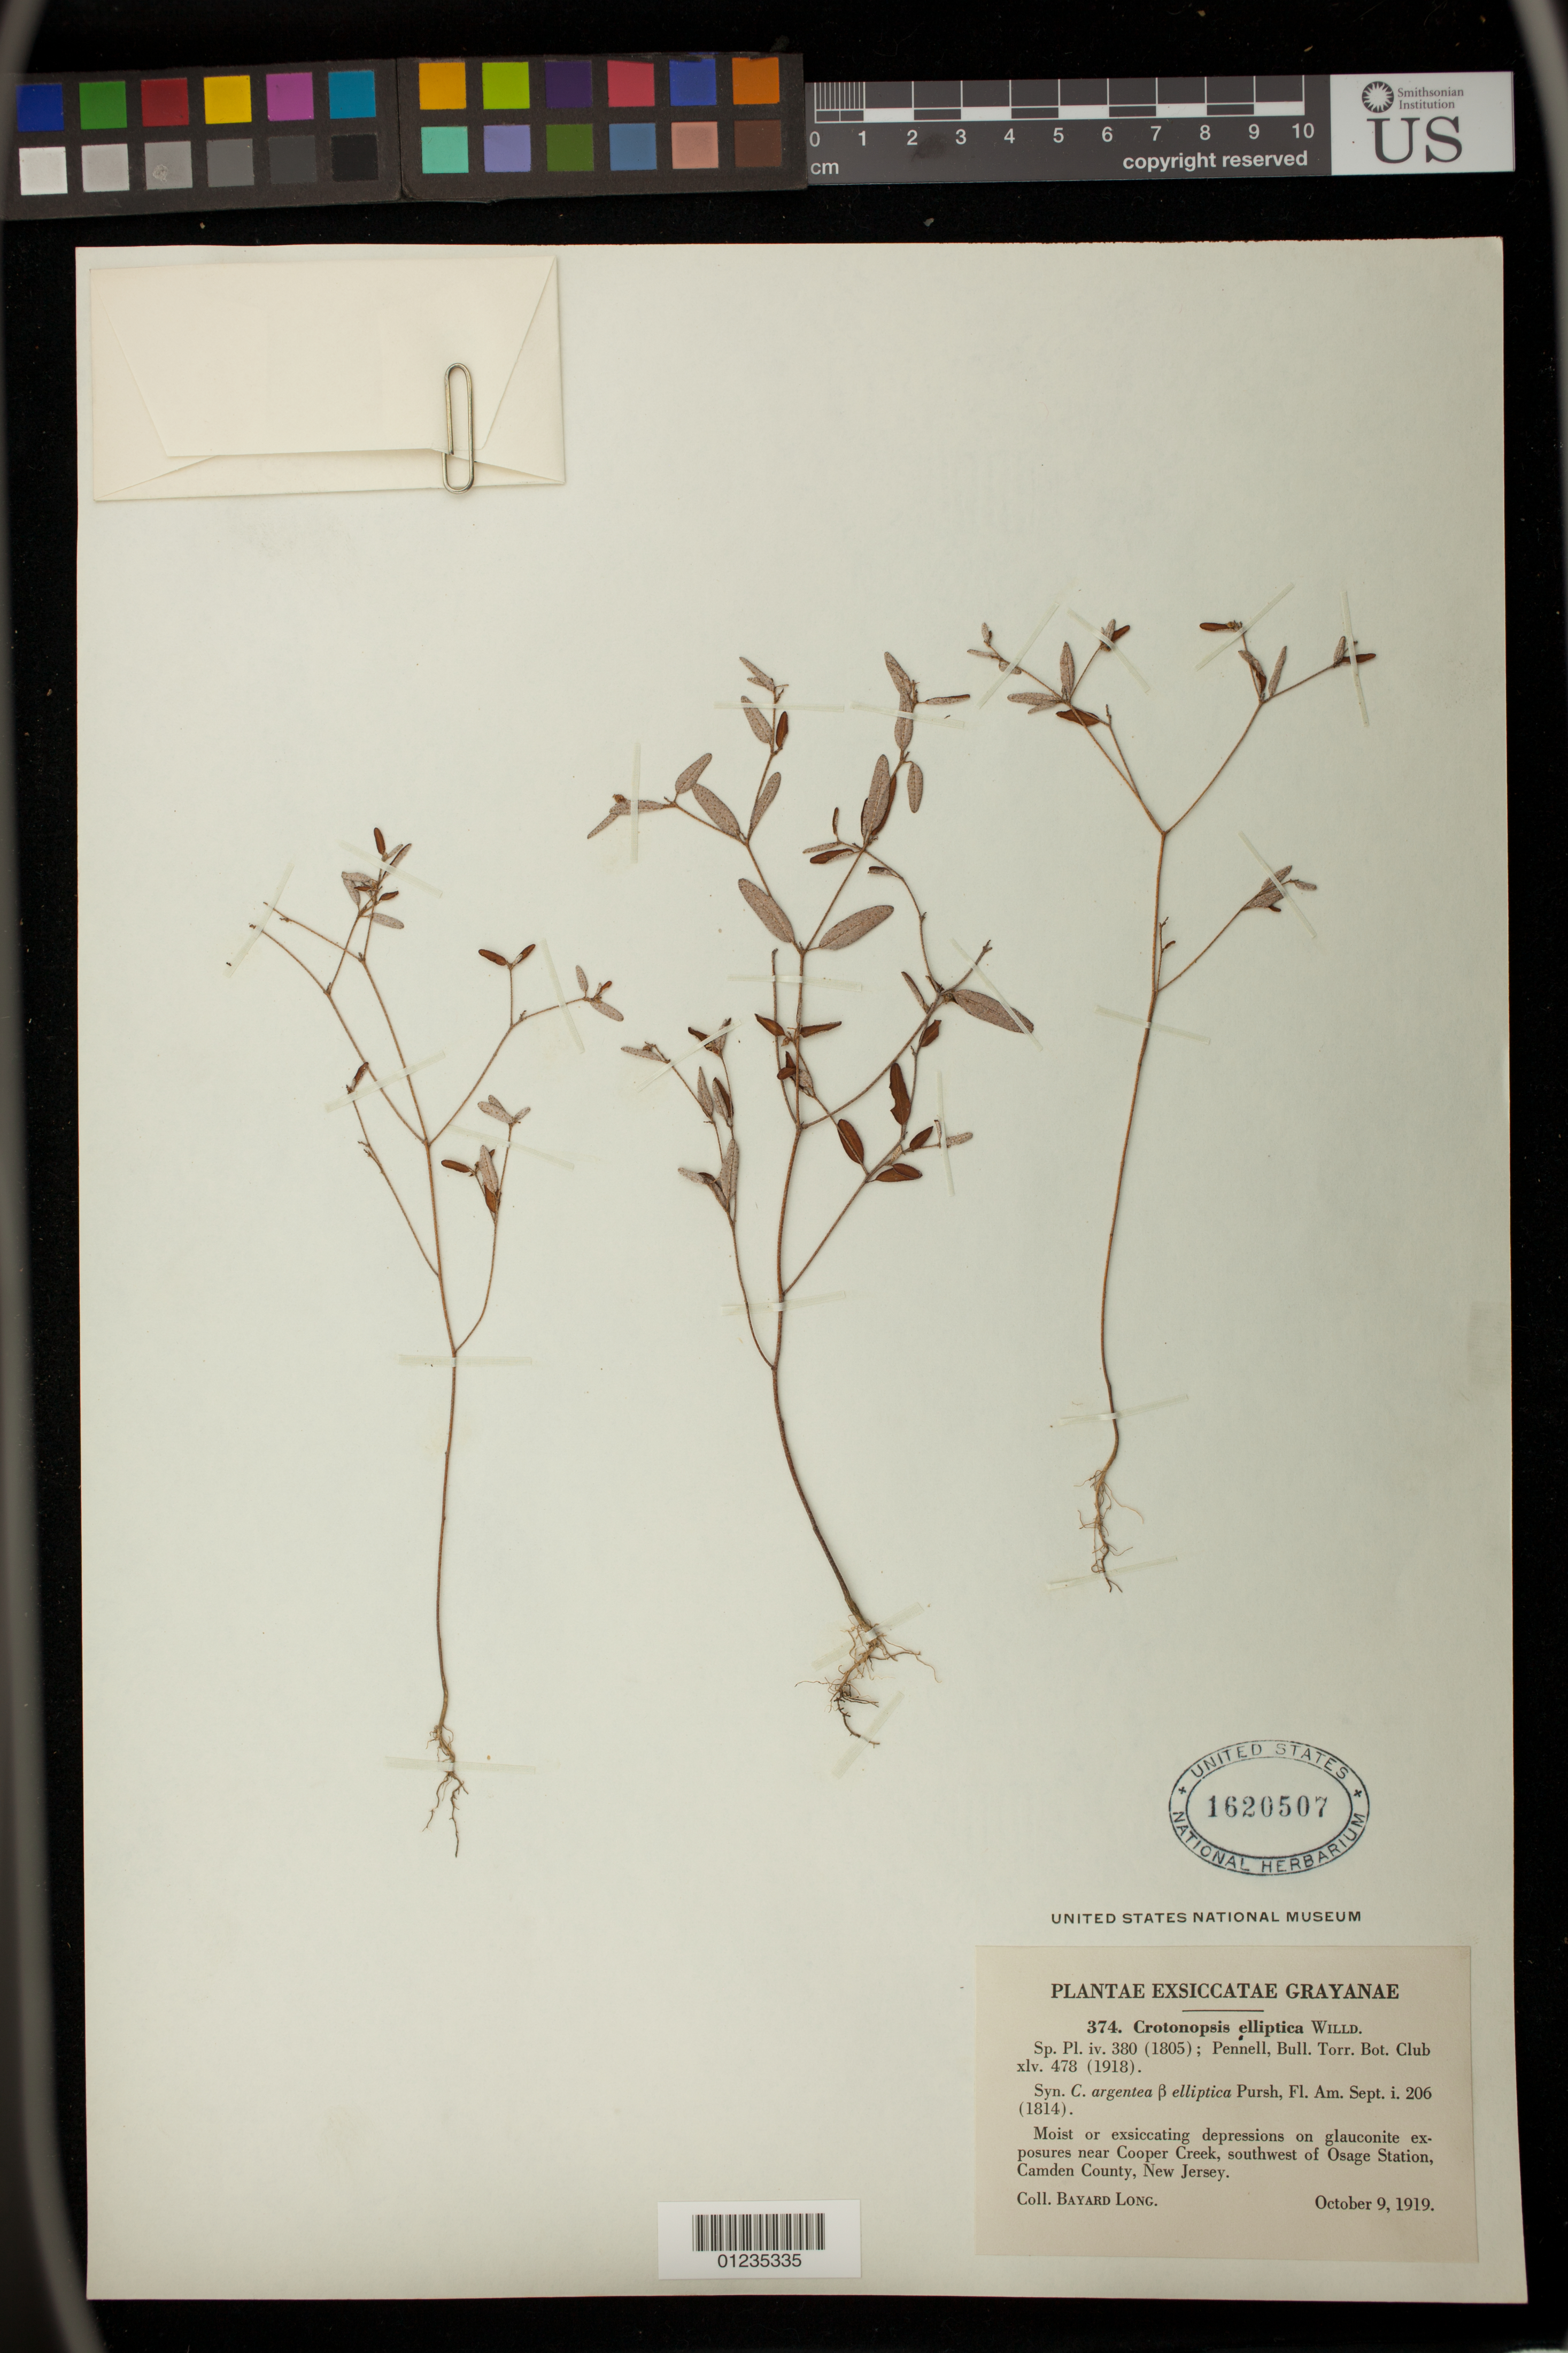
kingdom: Plantae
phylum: Tracheophyta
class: Magnoliopsida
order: Malpighiales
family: Euphorbiaceae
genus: Crotonopsis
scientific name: Crotonopsis elliptica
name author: Willd.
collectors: B. H. Long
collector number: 374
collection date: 1919-10-09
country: United States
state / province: New Jersey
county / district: Camden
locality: near Cooper Creek, southwest of Osage Station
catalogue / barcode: US 1620507